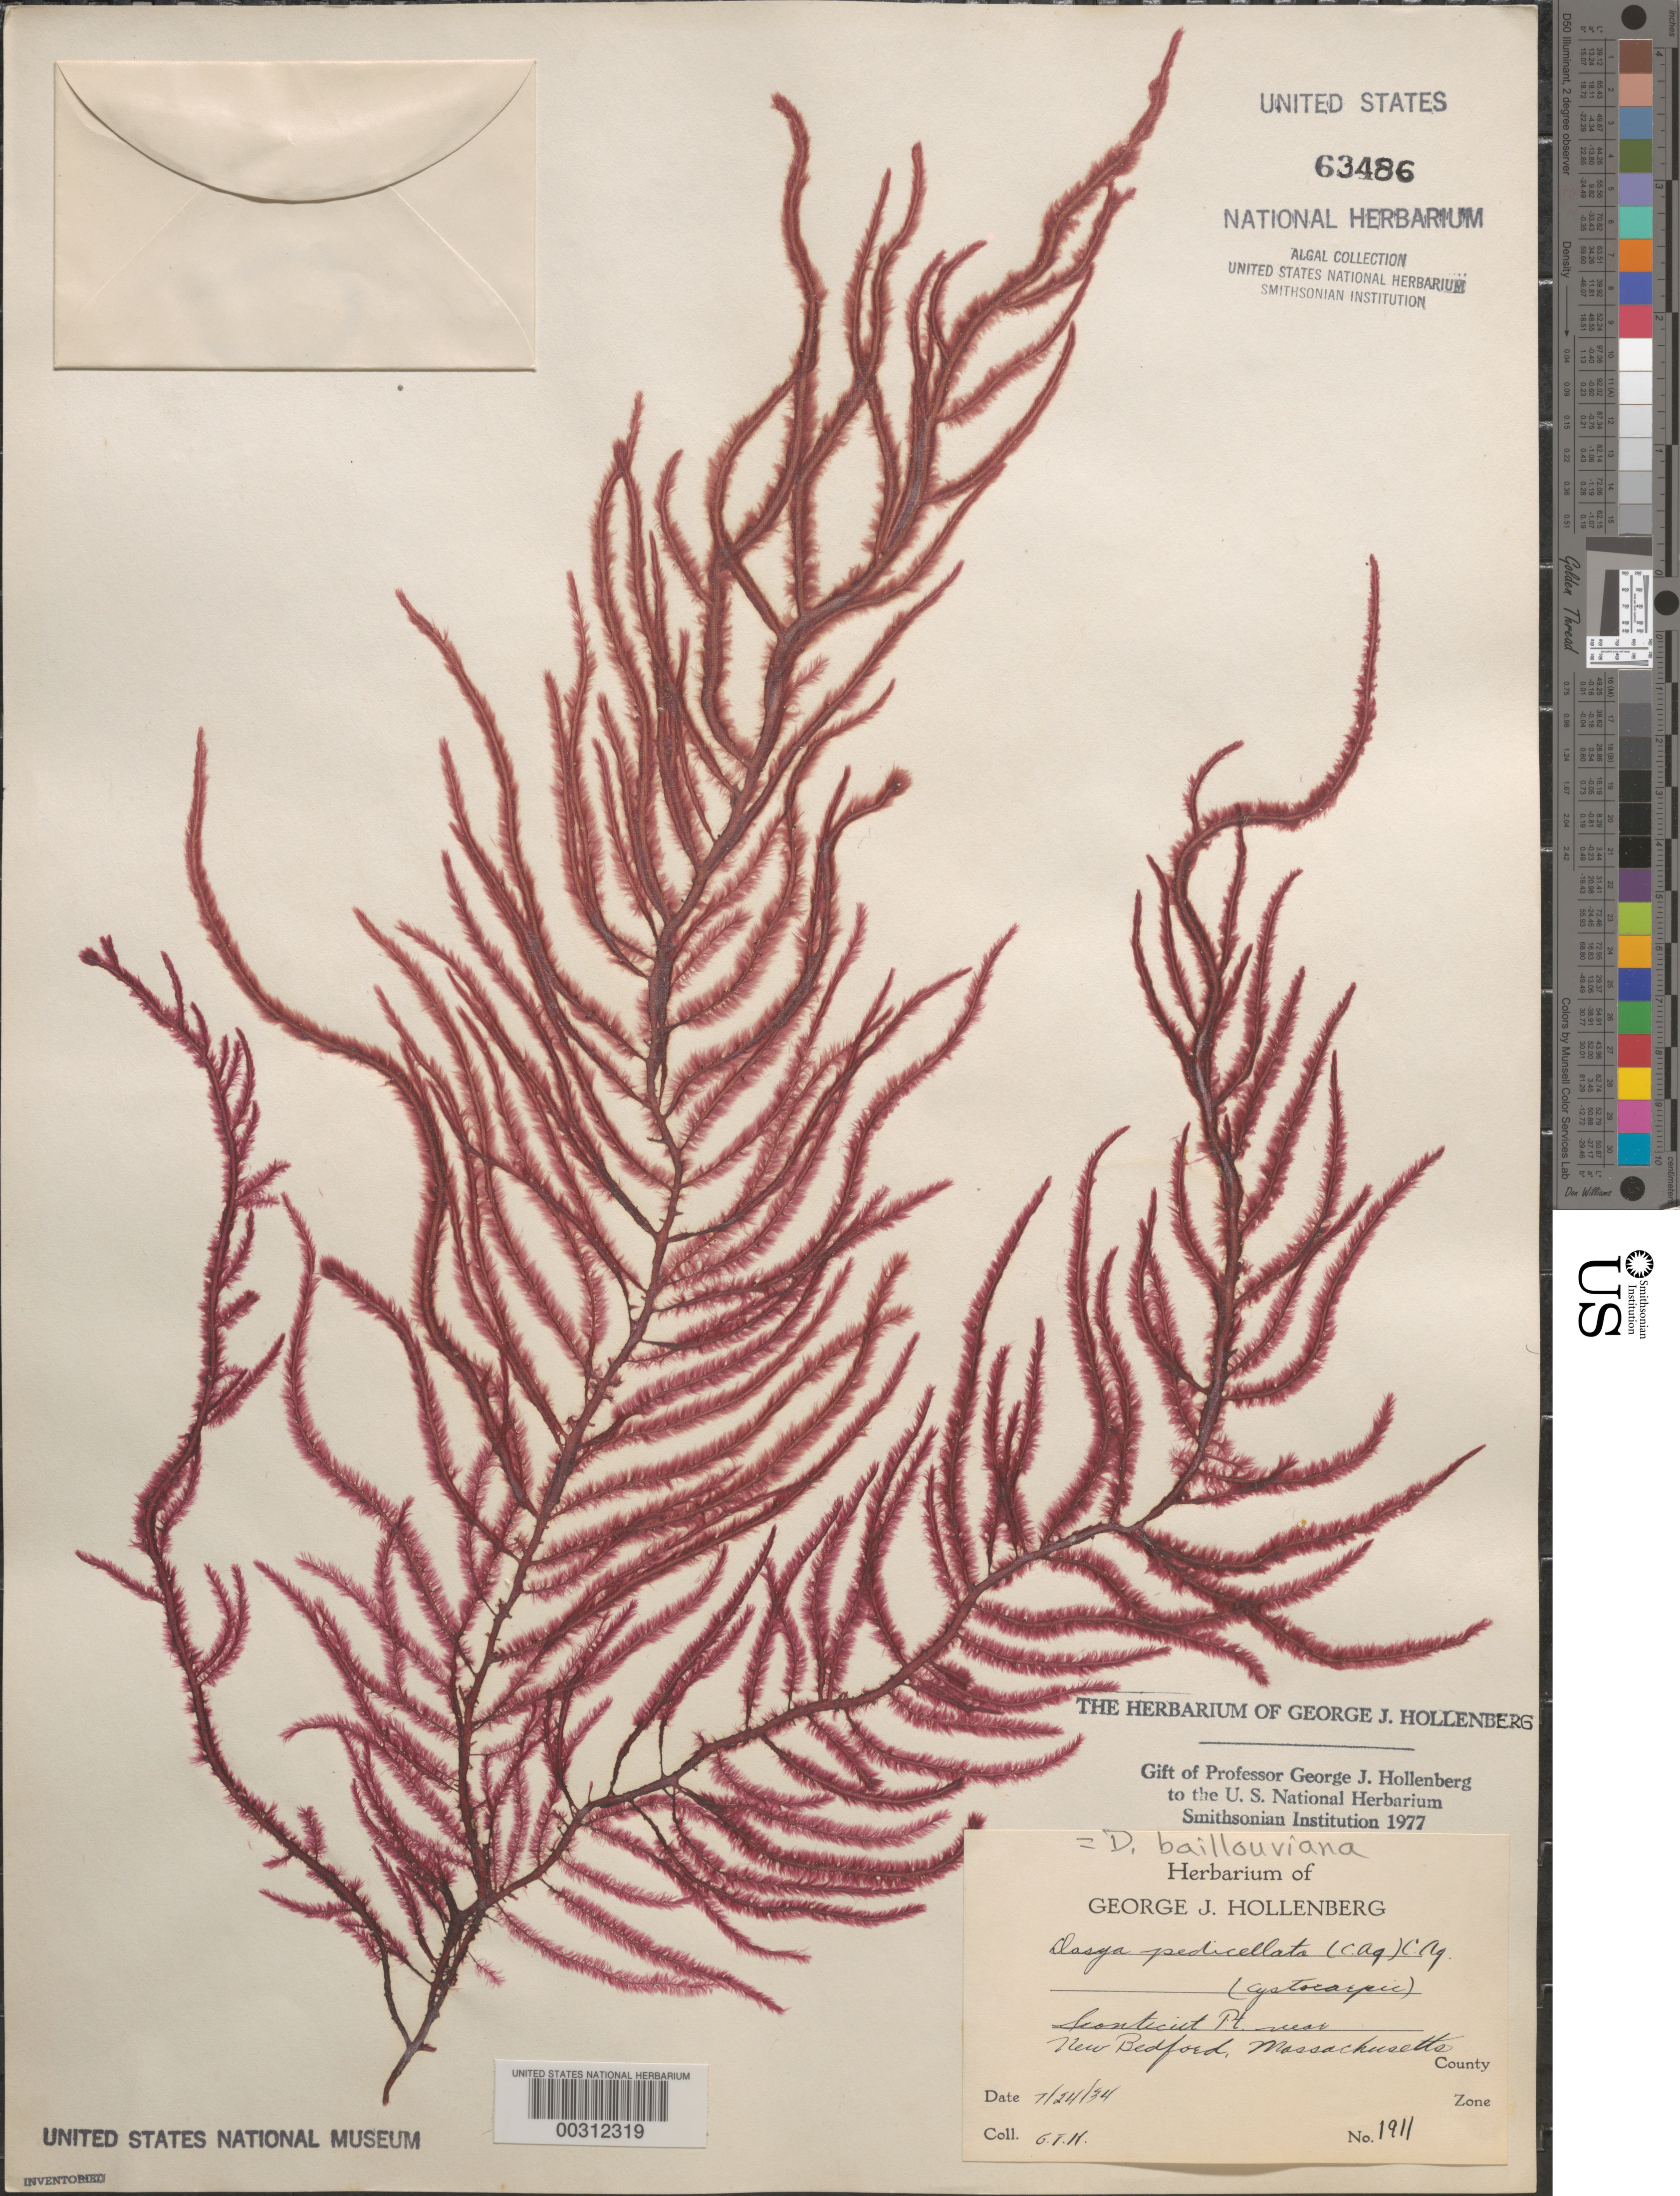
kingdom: Plantae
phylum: Rhodophyta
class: Florideophyceae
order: Ceramiales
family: Dasyaceae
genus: Dasya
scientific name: Dasya pedicellata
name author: (C. Agardh) C. Agardh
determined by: Algae name updating Project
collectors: G. Hollenberg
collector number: GJH 1911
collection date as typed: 24 Jul 1934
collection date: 1934-07-24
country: United States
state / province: Massachusetts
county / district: Bristol County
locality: Sconticut Point near New Bedford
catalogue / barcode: US 63486